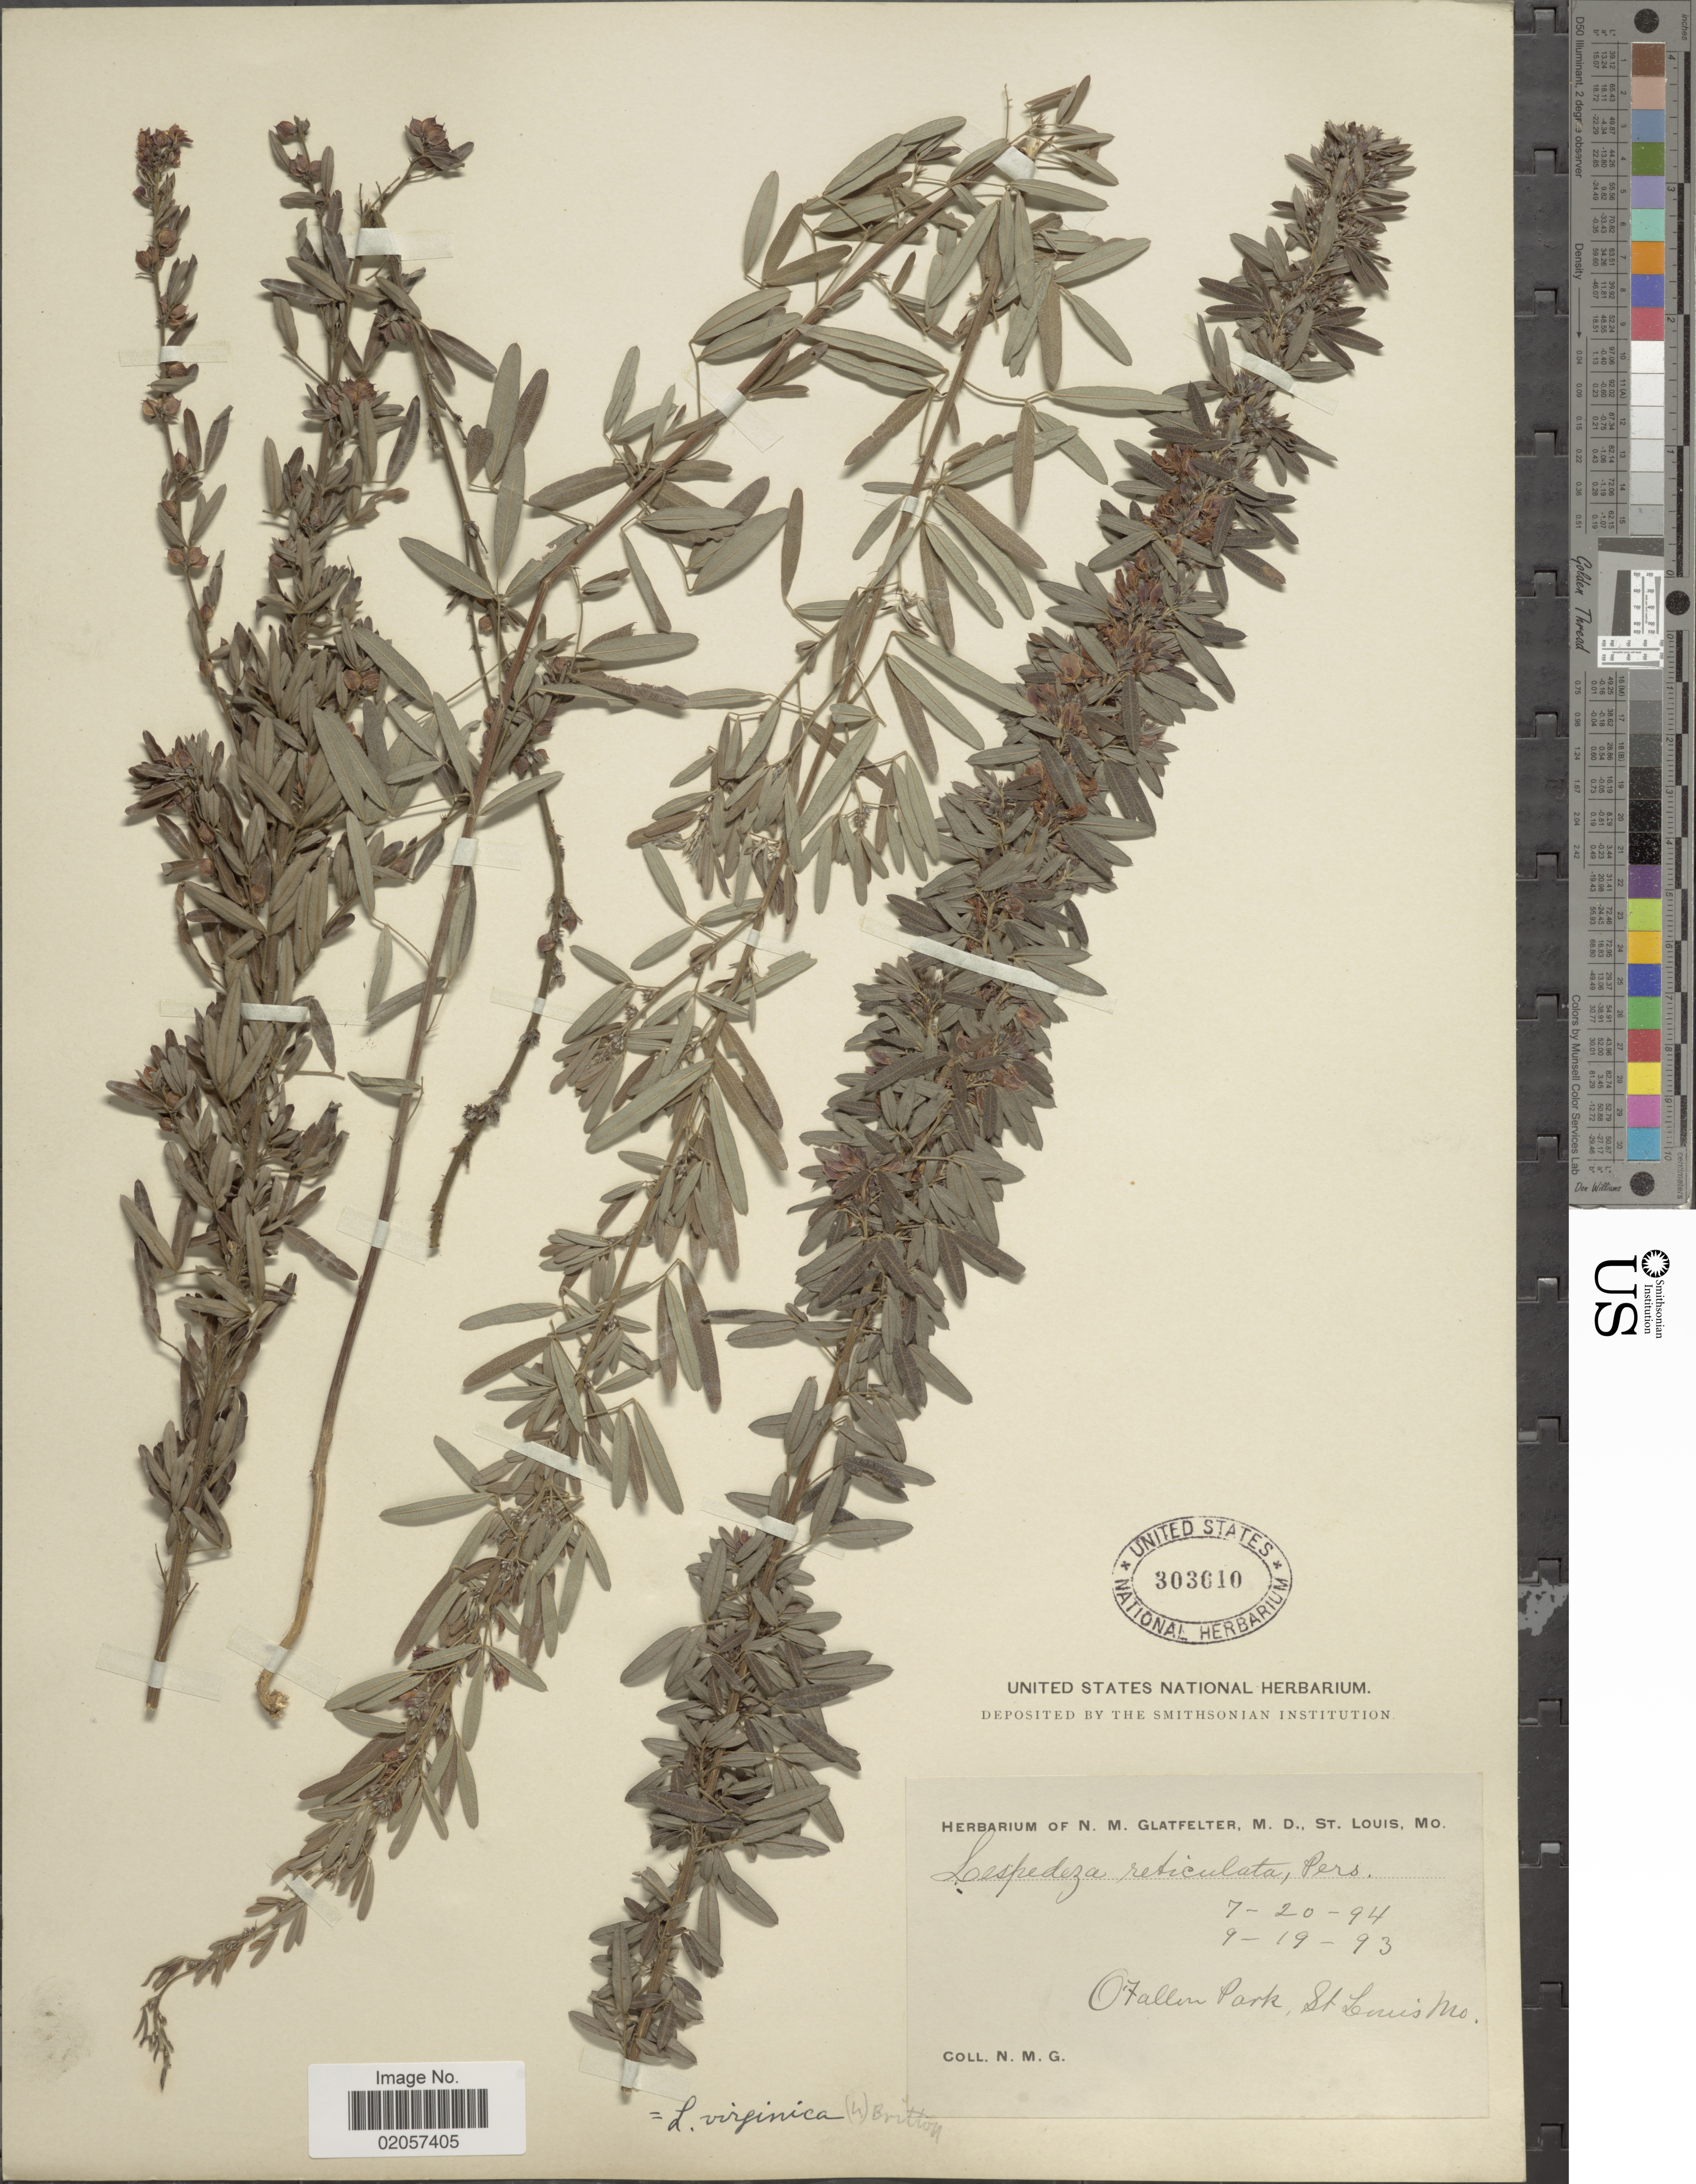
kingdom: Plantae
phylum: Tracheophyta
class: Magnoliopsida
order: Fabales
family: Fabaceae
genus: Lespedeza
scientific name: Lespedeza virginica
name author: (L.) Britton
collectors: N. M. Glatfelter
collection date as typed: Transcribed d/m/y: 19/9/93 to 20/7/94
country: United States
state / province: Missouri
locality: O'fallen Park, St, Louis.Mo.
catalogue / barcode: US 303610